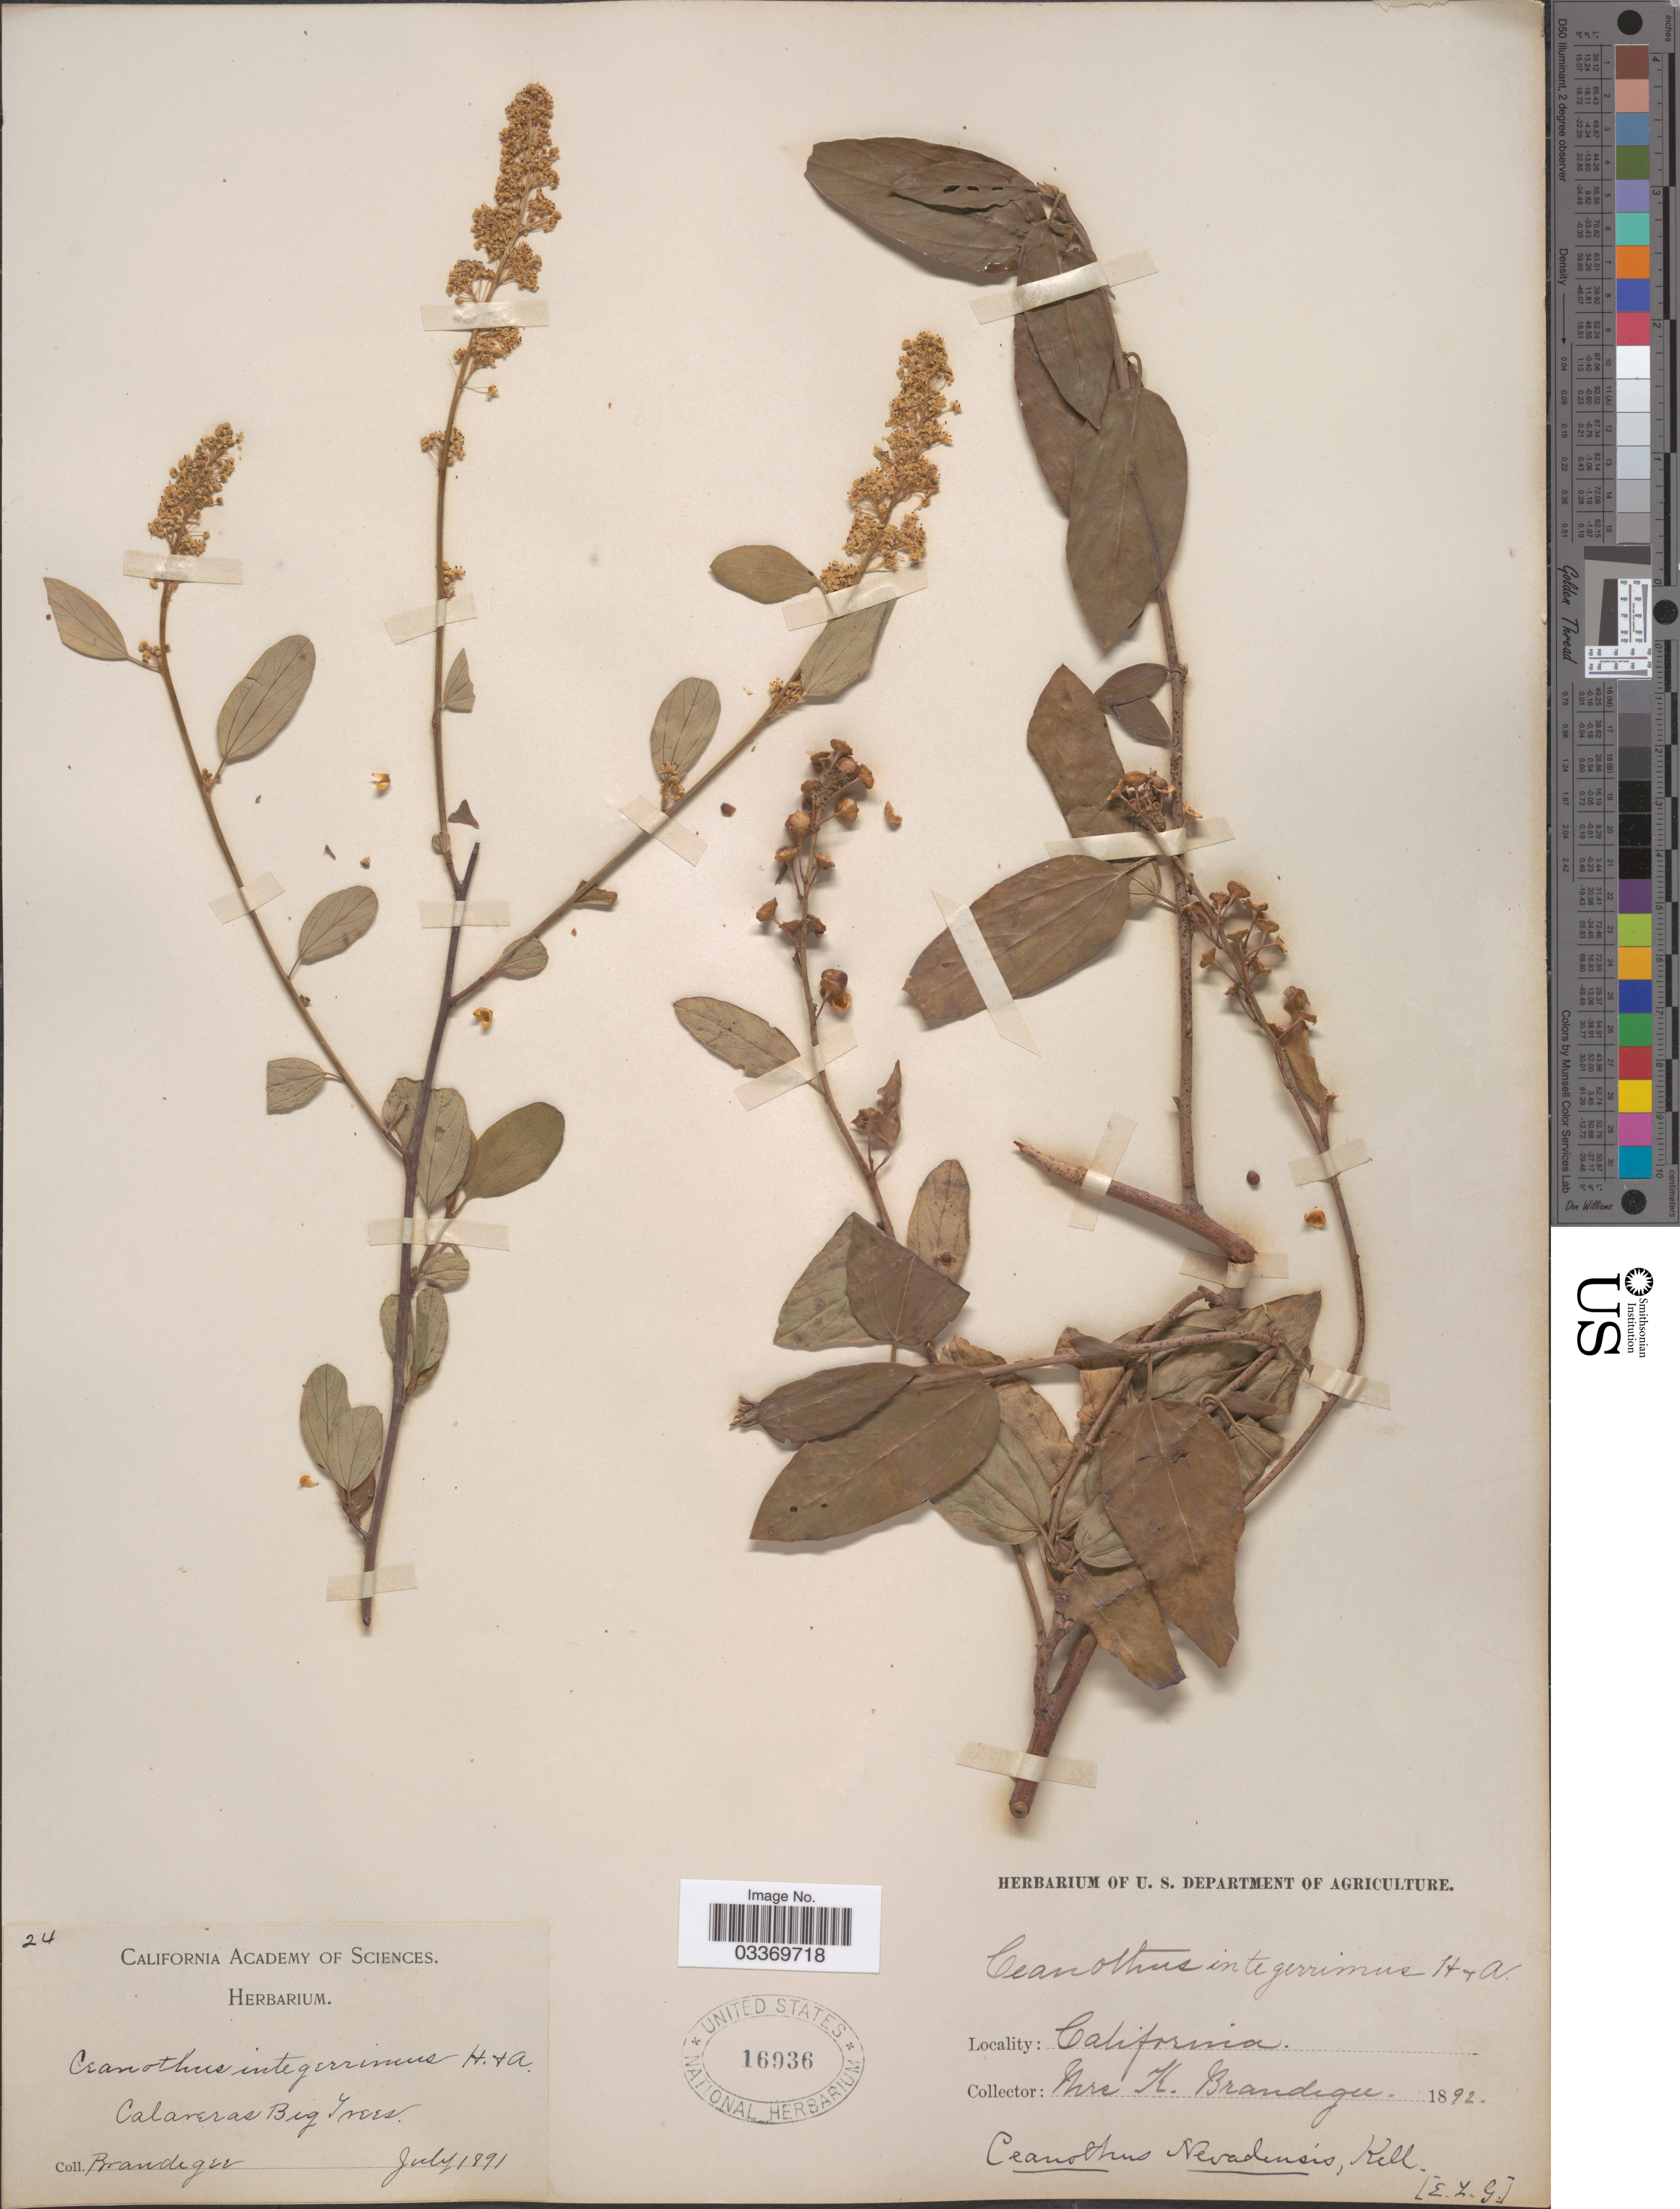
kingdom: Plantae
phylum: Tracheophyta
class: Magnoliopsida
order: Rosales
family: Rhamnaceae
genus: Ceanothus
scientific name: Ceanothus integerrimus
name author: Hook. & Arn.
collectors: K. Brandegee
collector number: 24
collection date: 1891-07/1892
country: United States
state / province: California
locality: Calaveras Big Trees.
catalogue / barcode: US 16936